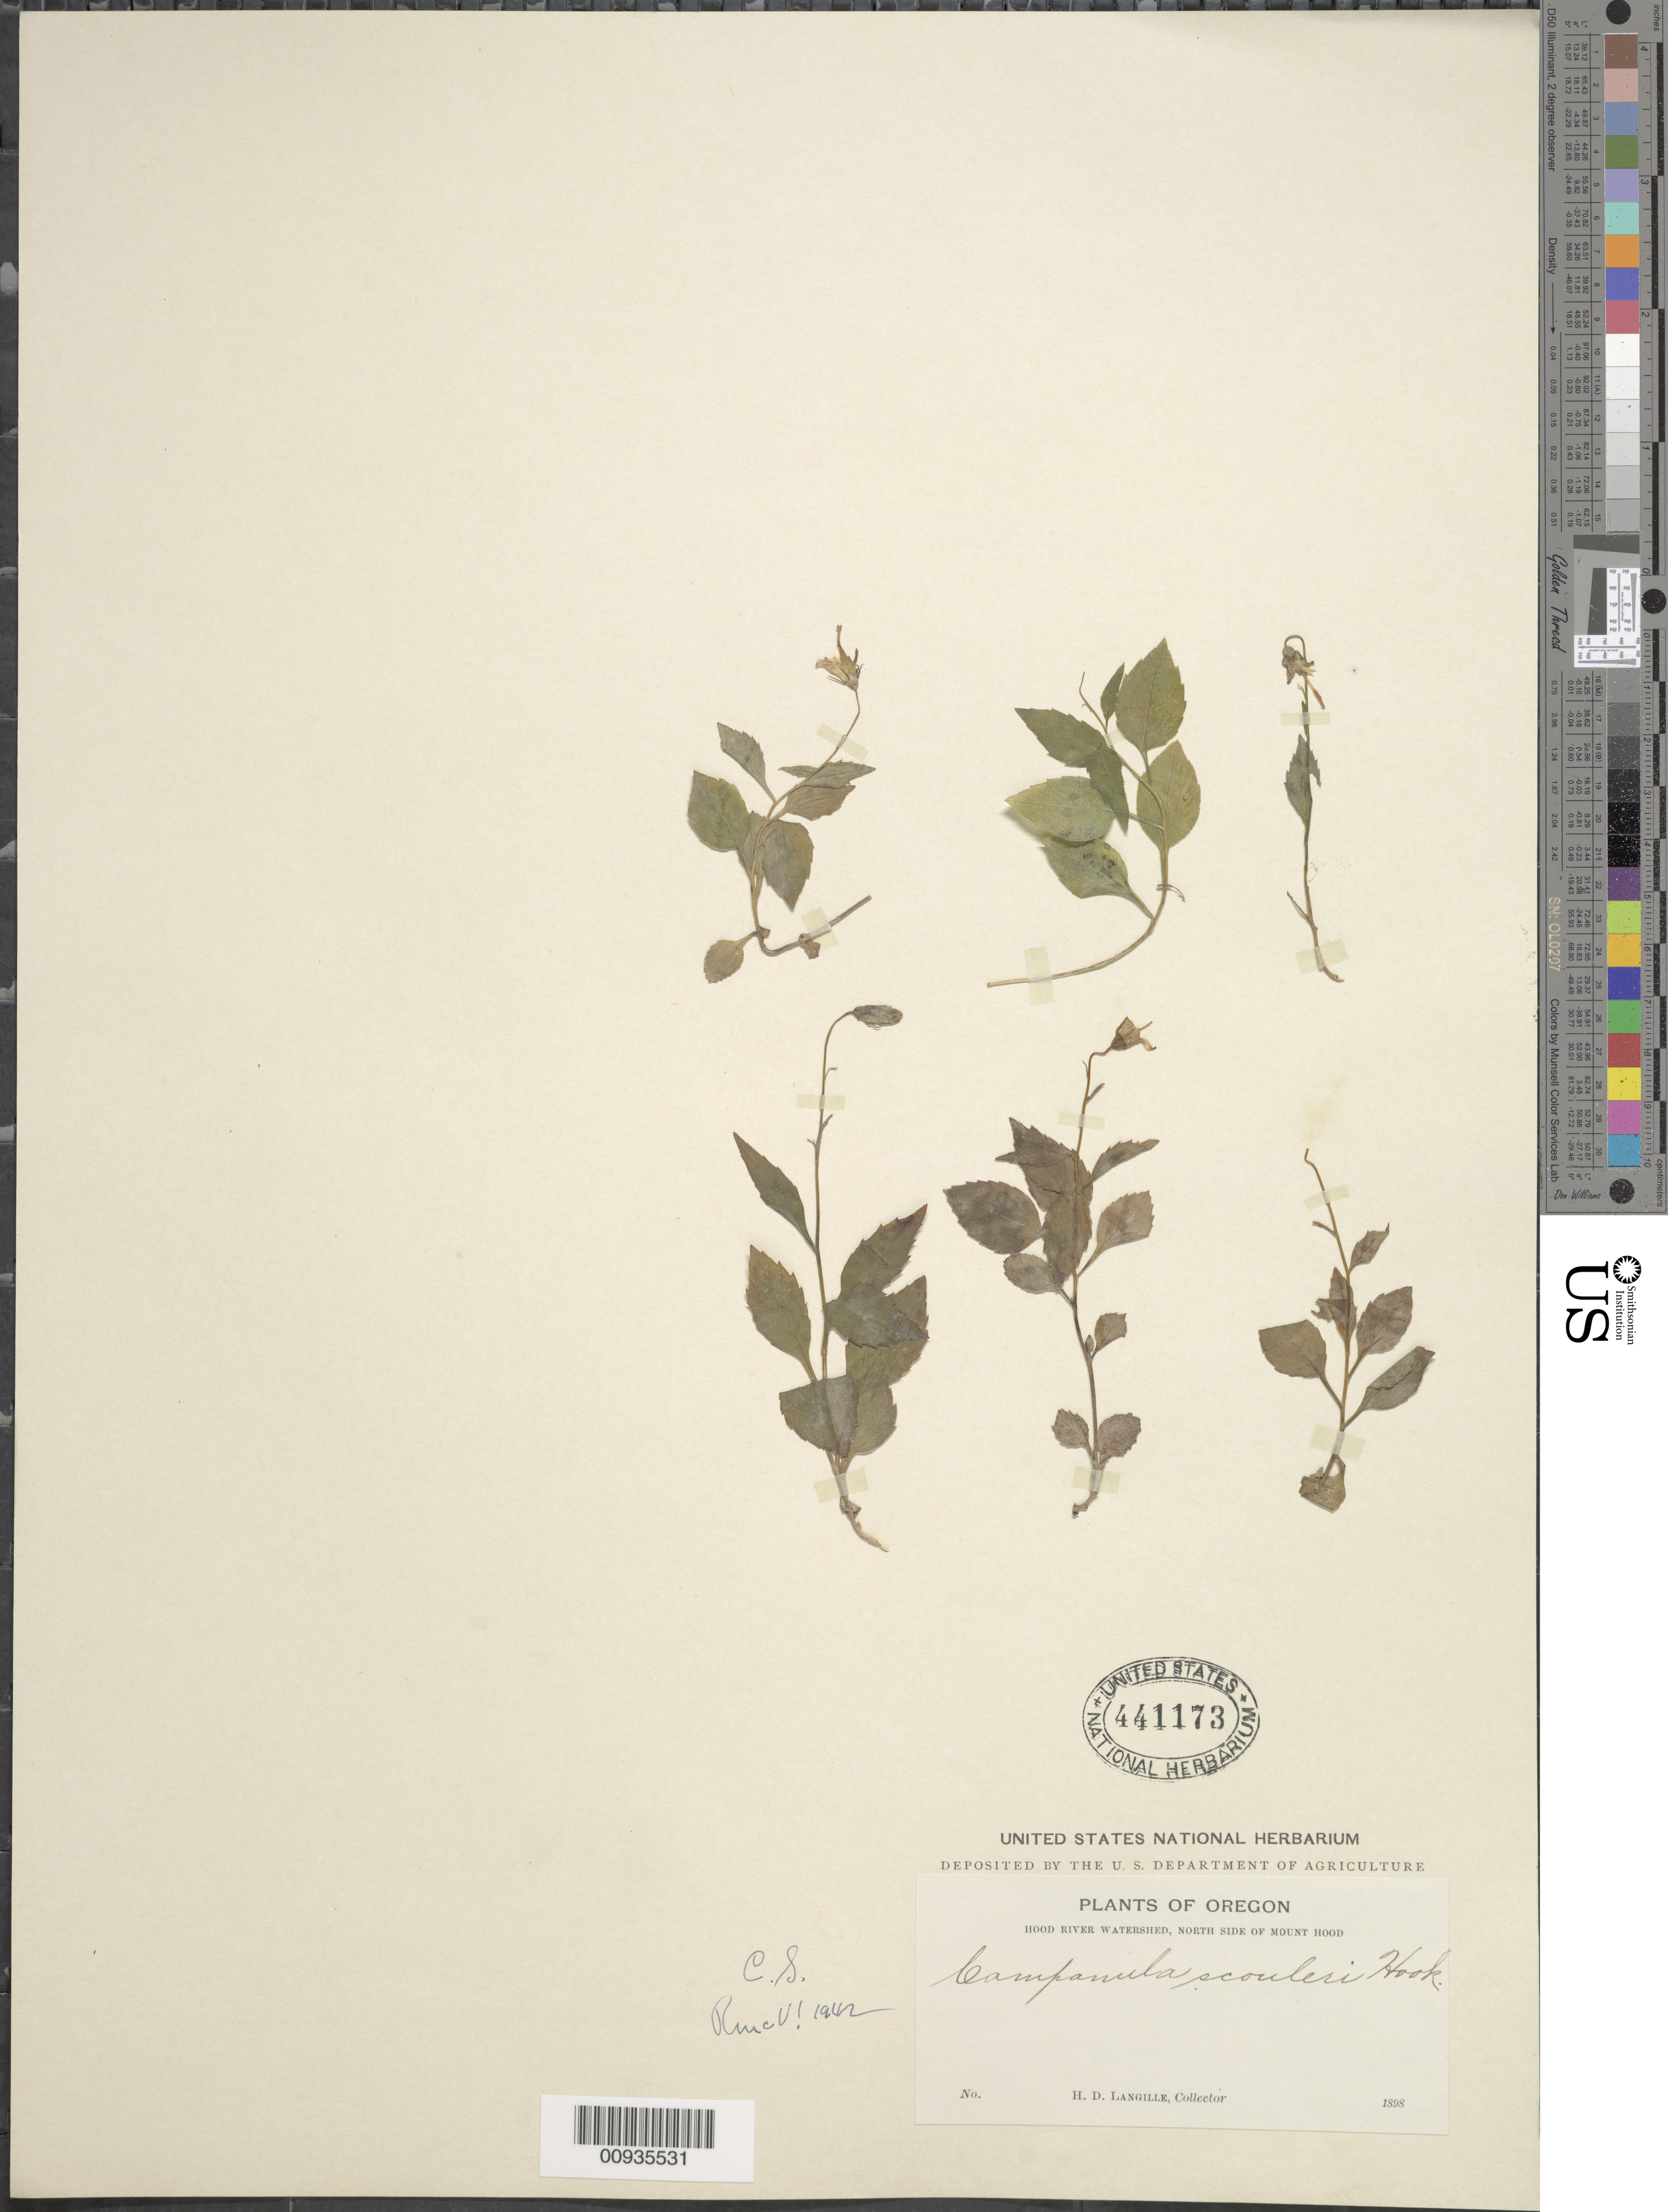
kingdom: Plantae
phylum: Tracheophyta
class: Magnoliopsida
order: Asterales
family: Campanulaceae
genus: Campanula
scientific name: Campanula scouleri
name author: Hook.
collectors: H. Langille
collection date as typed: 1898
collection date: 1898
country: United States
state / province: Oregon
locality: Hood River watershed, north side of Mount Hood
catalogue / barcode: US 441173